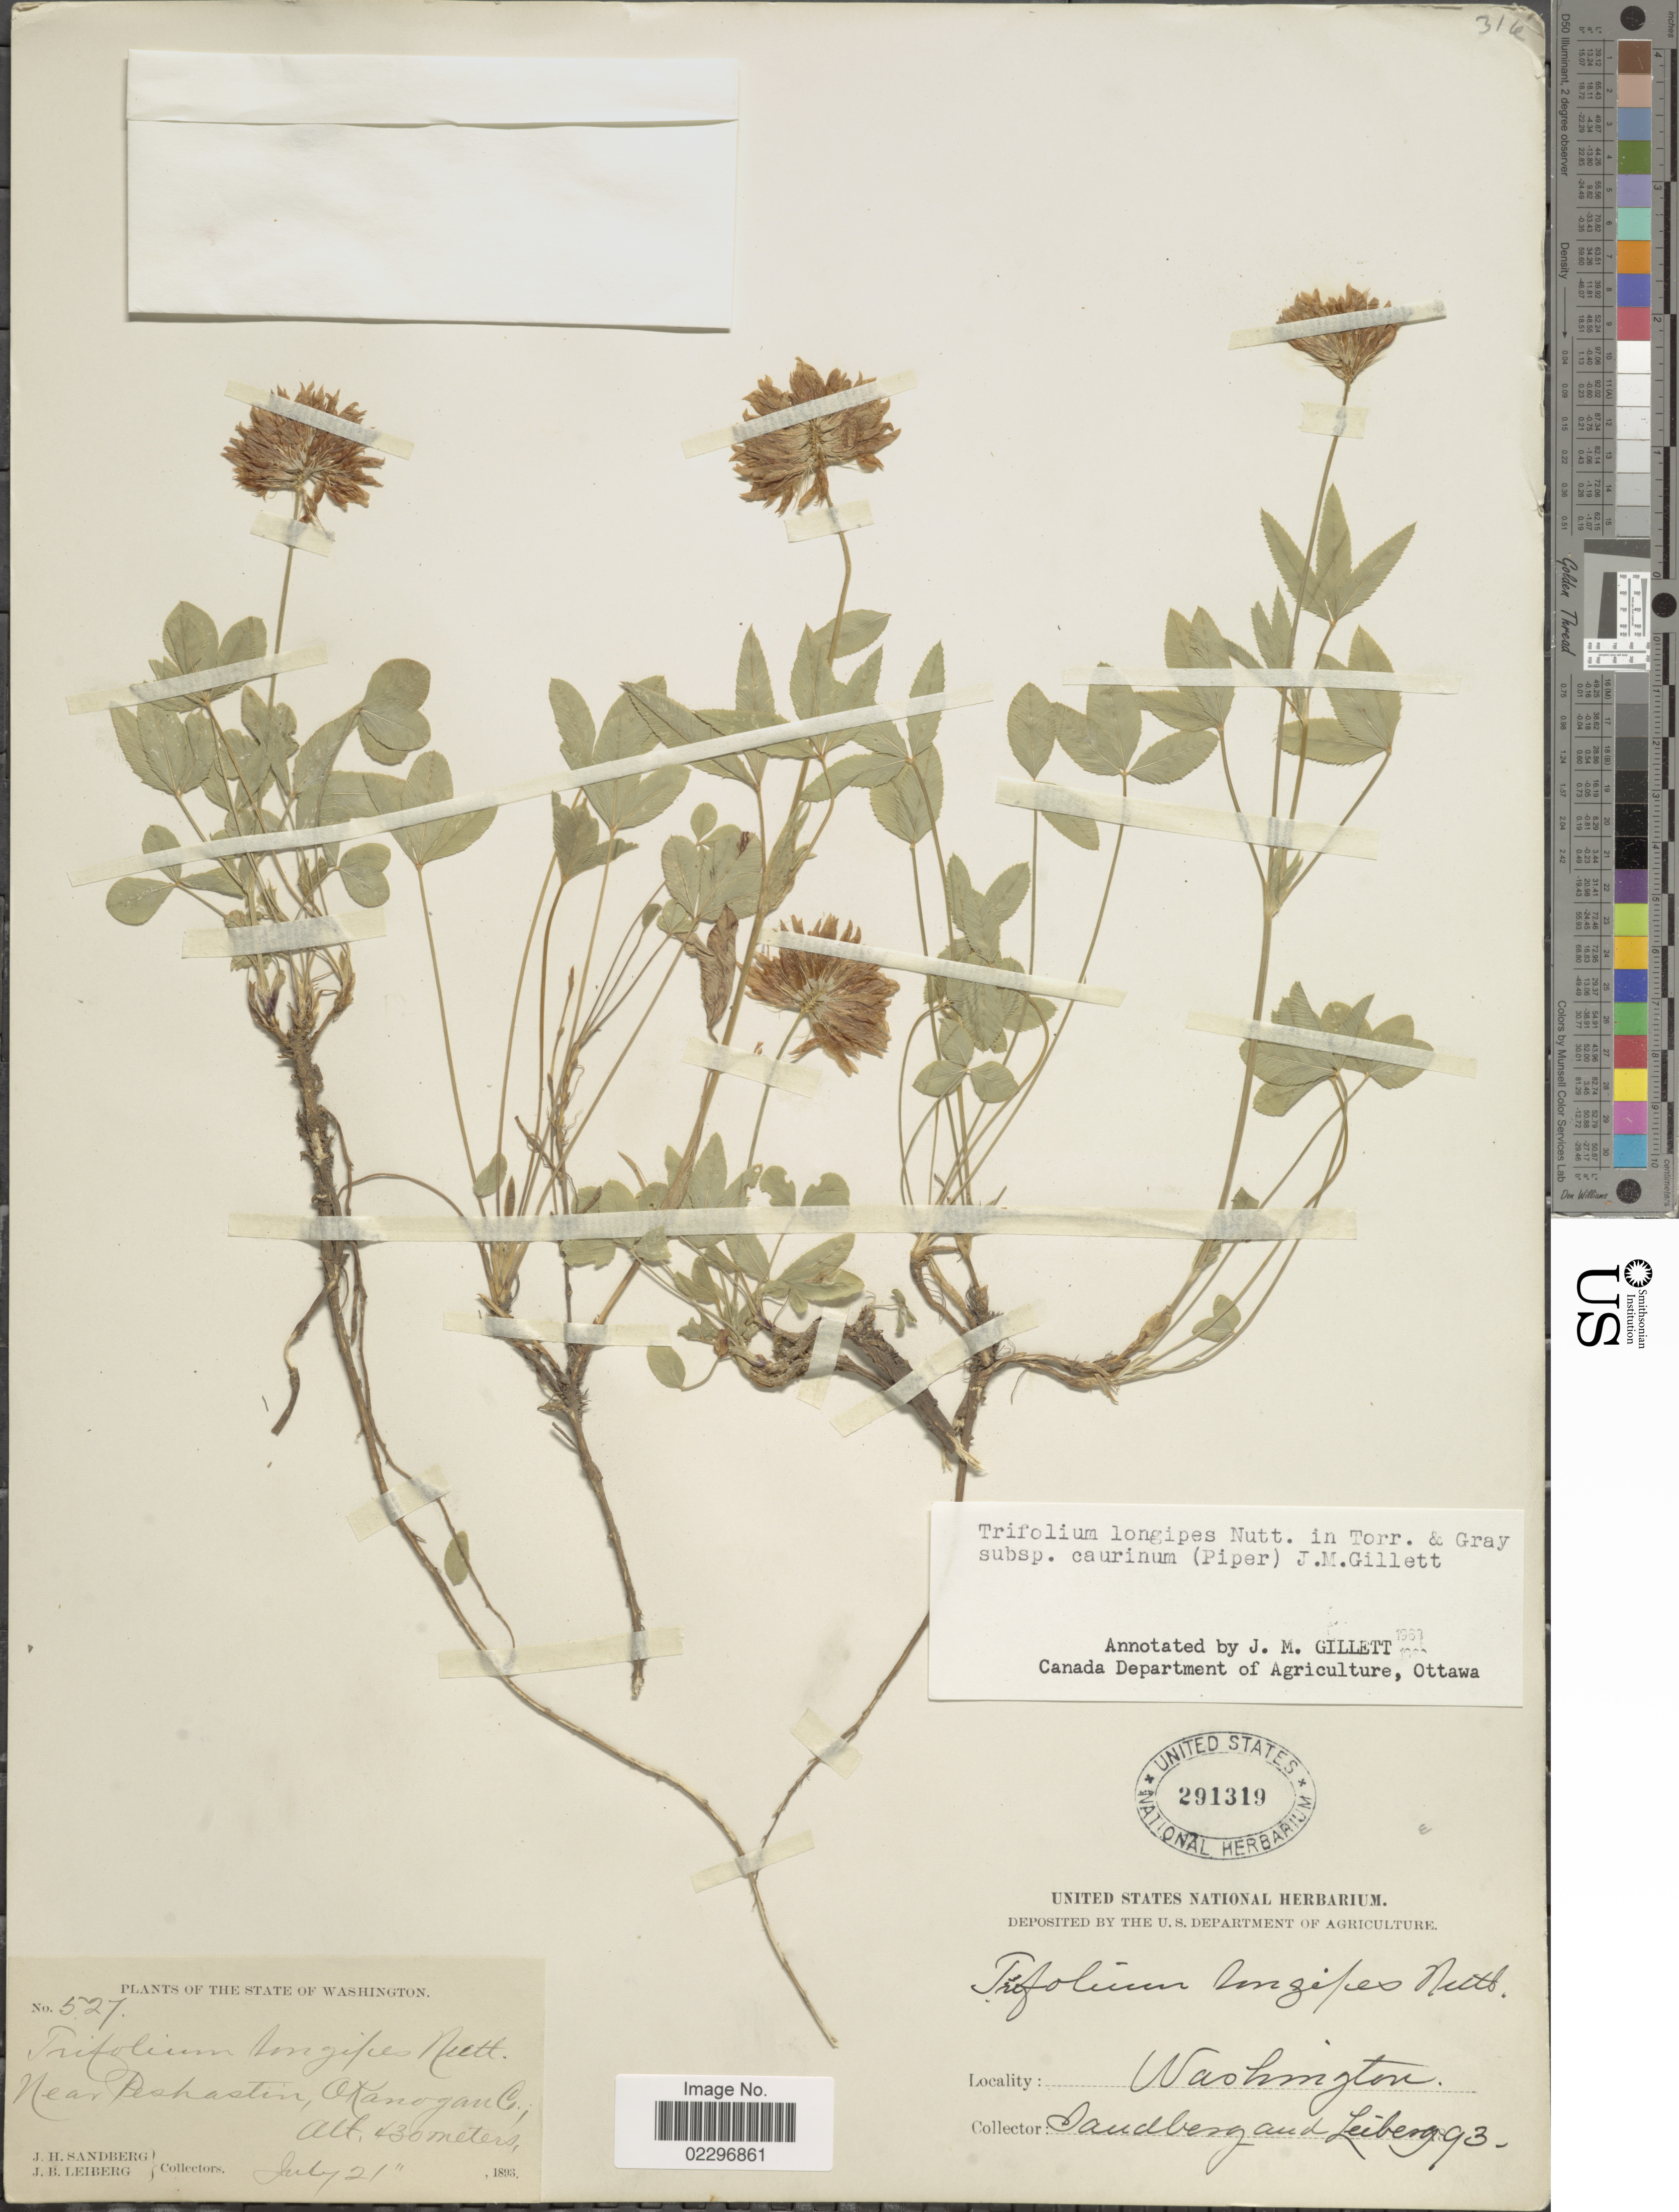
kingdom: Plantae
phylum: Tracheophyta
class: Magnoliopsida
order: Fabales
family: Fabaceae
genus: Trifolium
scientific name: Trifolium longipes subsp. caurinum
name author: (Piper) J.M. Gillett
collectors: J. H. Sandberg & J. B. Leiberg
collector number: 527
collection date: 1893-07-21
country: United States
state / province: Washington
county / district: Okanogan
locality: Near Peshastin, Okanogan Co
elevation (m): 430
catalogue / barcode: US 291319